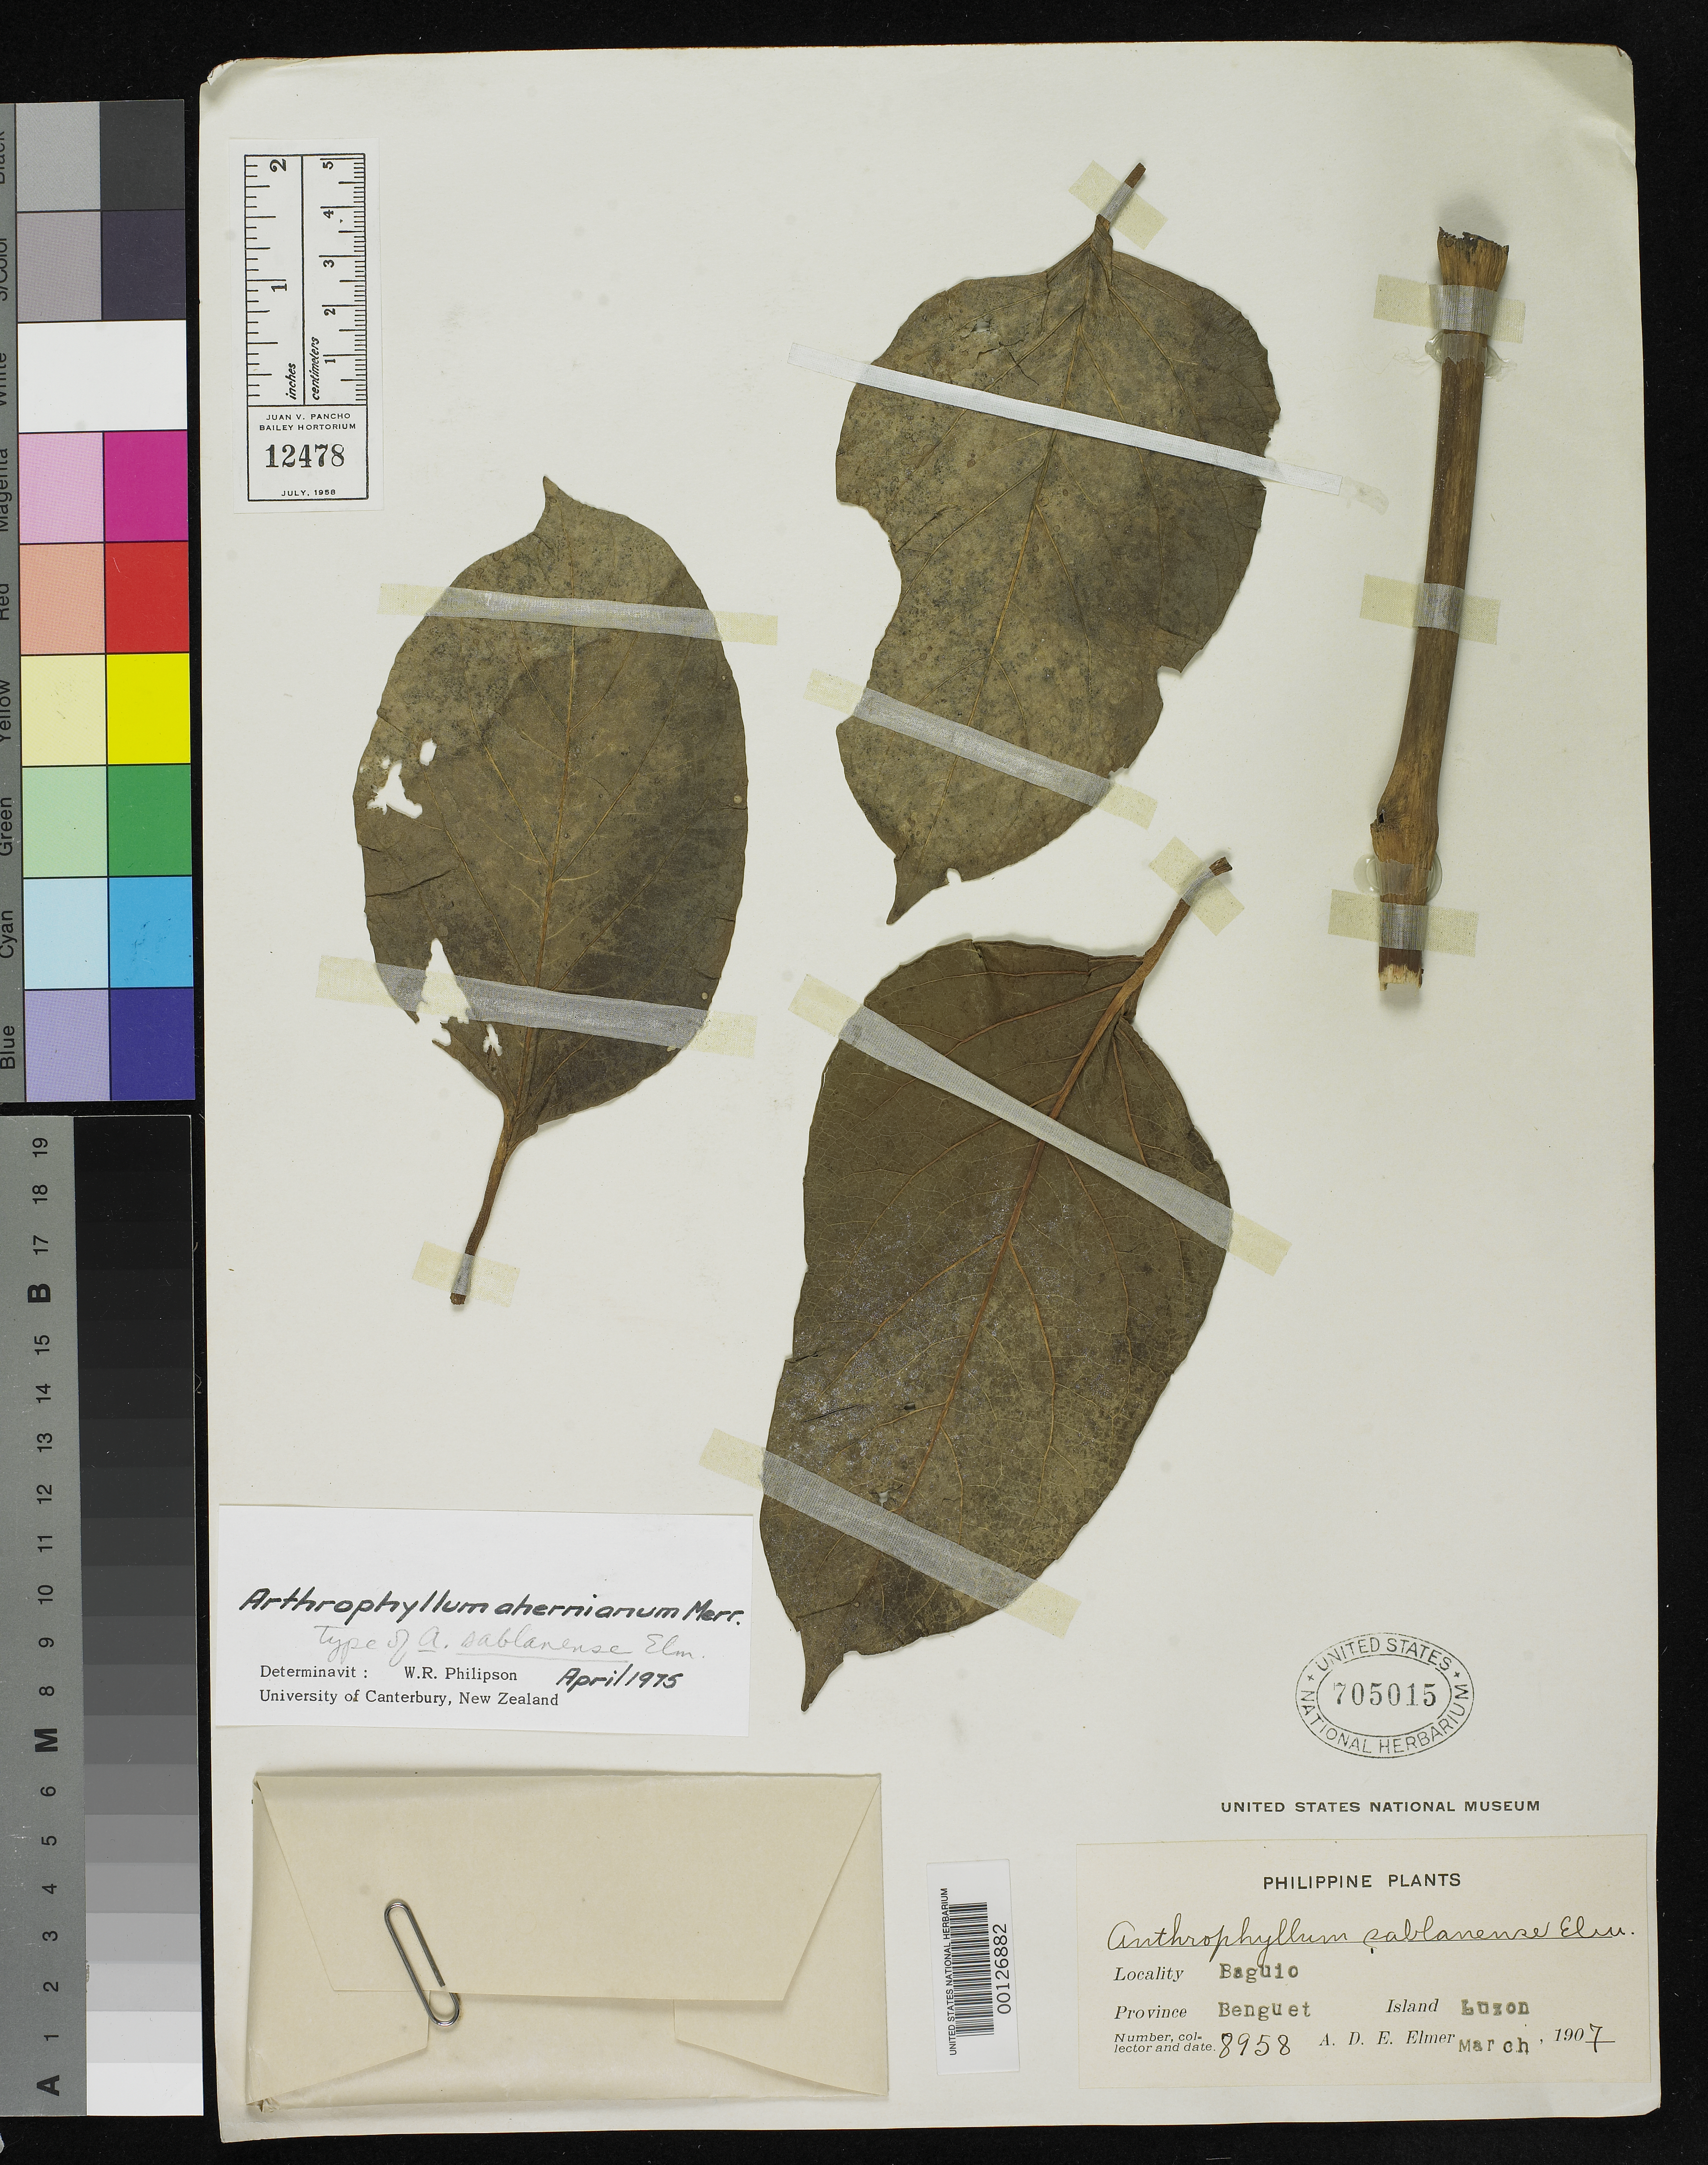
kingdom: Plantae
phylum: Tracheophyta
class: Magnoliopsida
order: Apiales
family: Araliaceae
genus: Arthrophyllum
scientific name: Arthrophyllum sablanense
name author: Elmer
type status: Isotype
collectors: A. D. E. Elmer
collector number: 8958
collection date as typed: Mar 1907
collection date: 1907-03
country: Philippines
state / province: Cordillera (Administrative Region)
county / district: Benguet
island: Luzon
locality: Baguio.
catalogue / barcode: US 705015